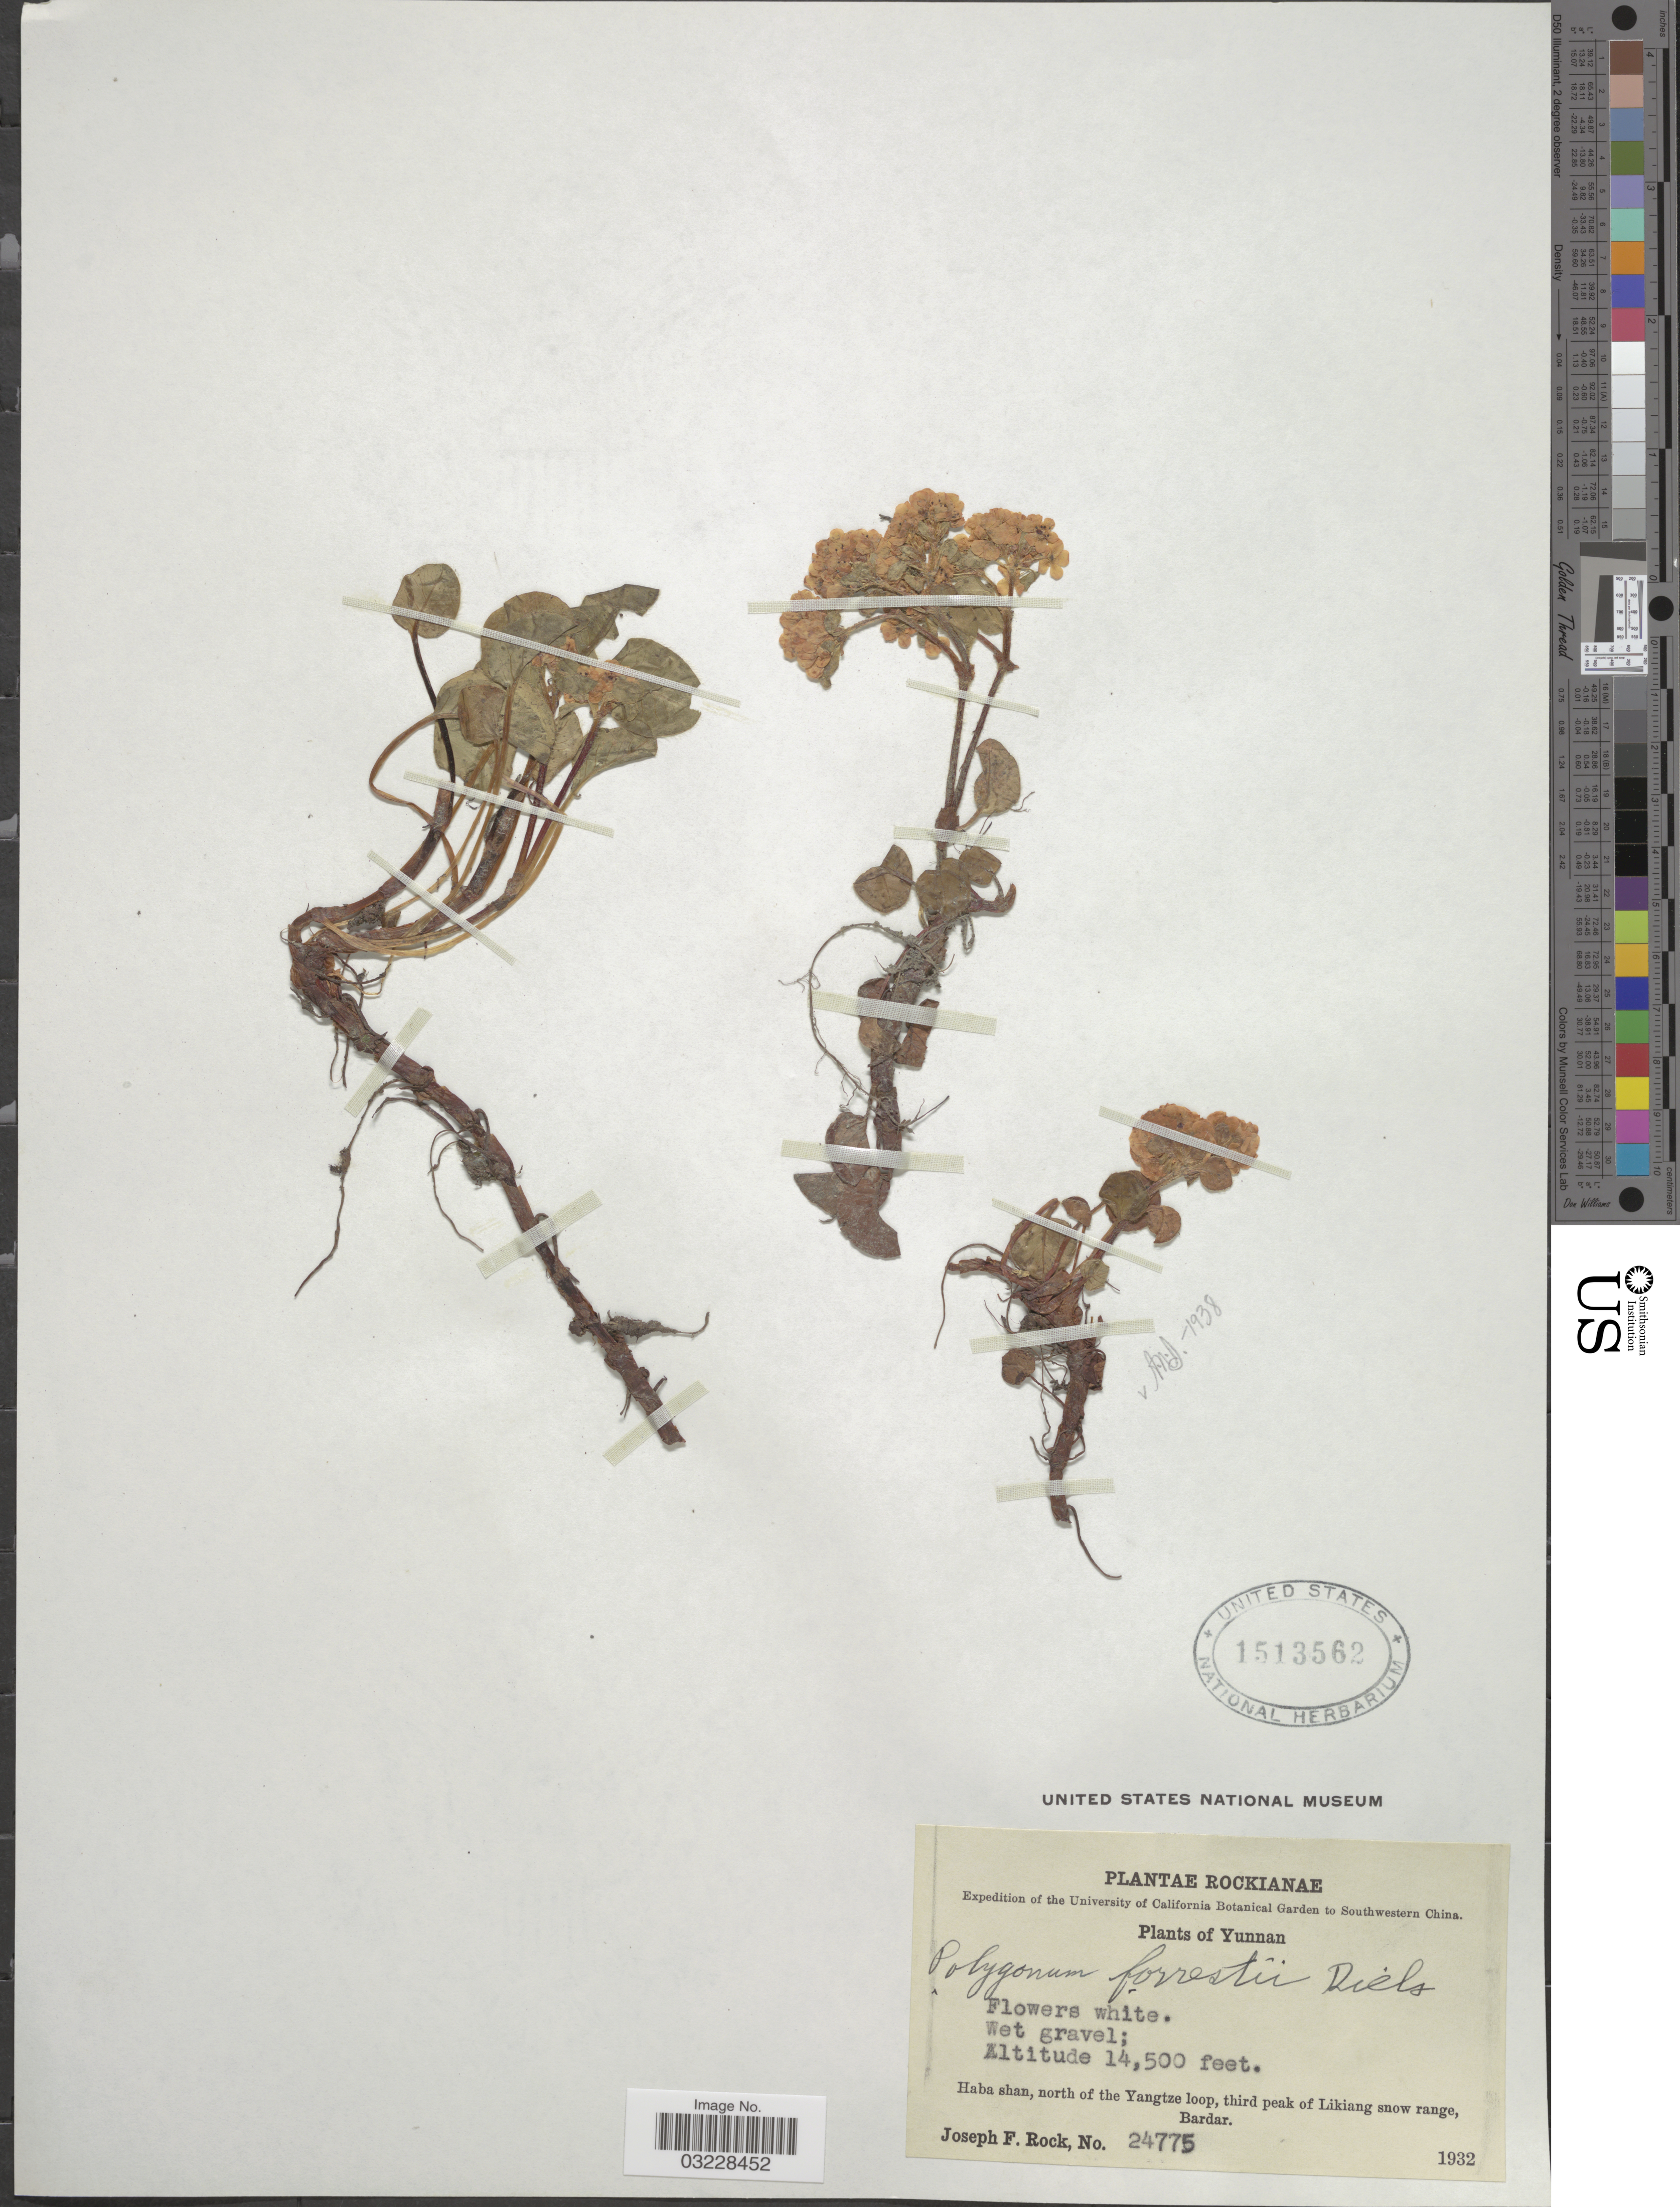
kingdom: Plantae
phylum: Tracheophyta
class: Magnoliopsida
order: Caryophyllales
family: Polygonaceae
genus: Polygonum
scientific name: Polygonum forrestii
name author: Diels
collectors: J. F. Rock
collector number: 24775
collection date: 1932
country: China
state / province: Yunnan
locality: Southwestern China. Haba shan, north of the Yangtze loop, third peak of Likiang snow range, Bardar.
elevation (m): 4420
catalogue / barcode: US 1513562